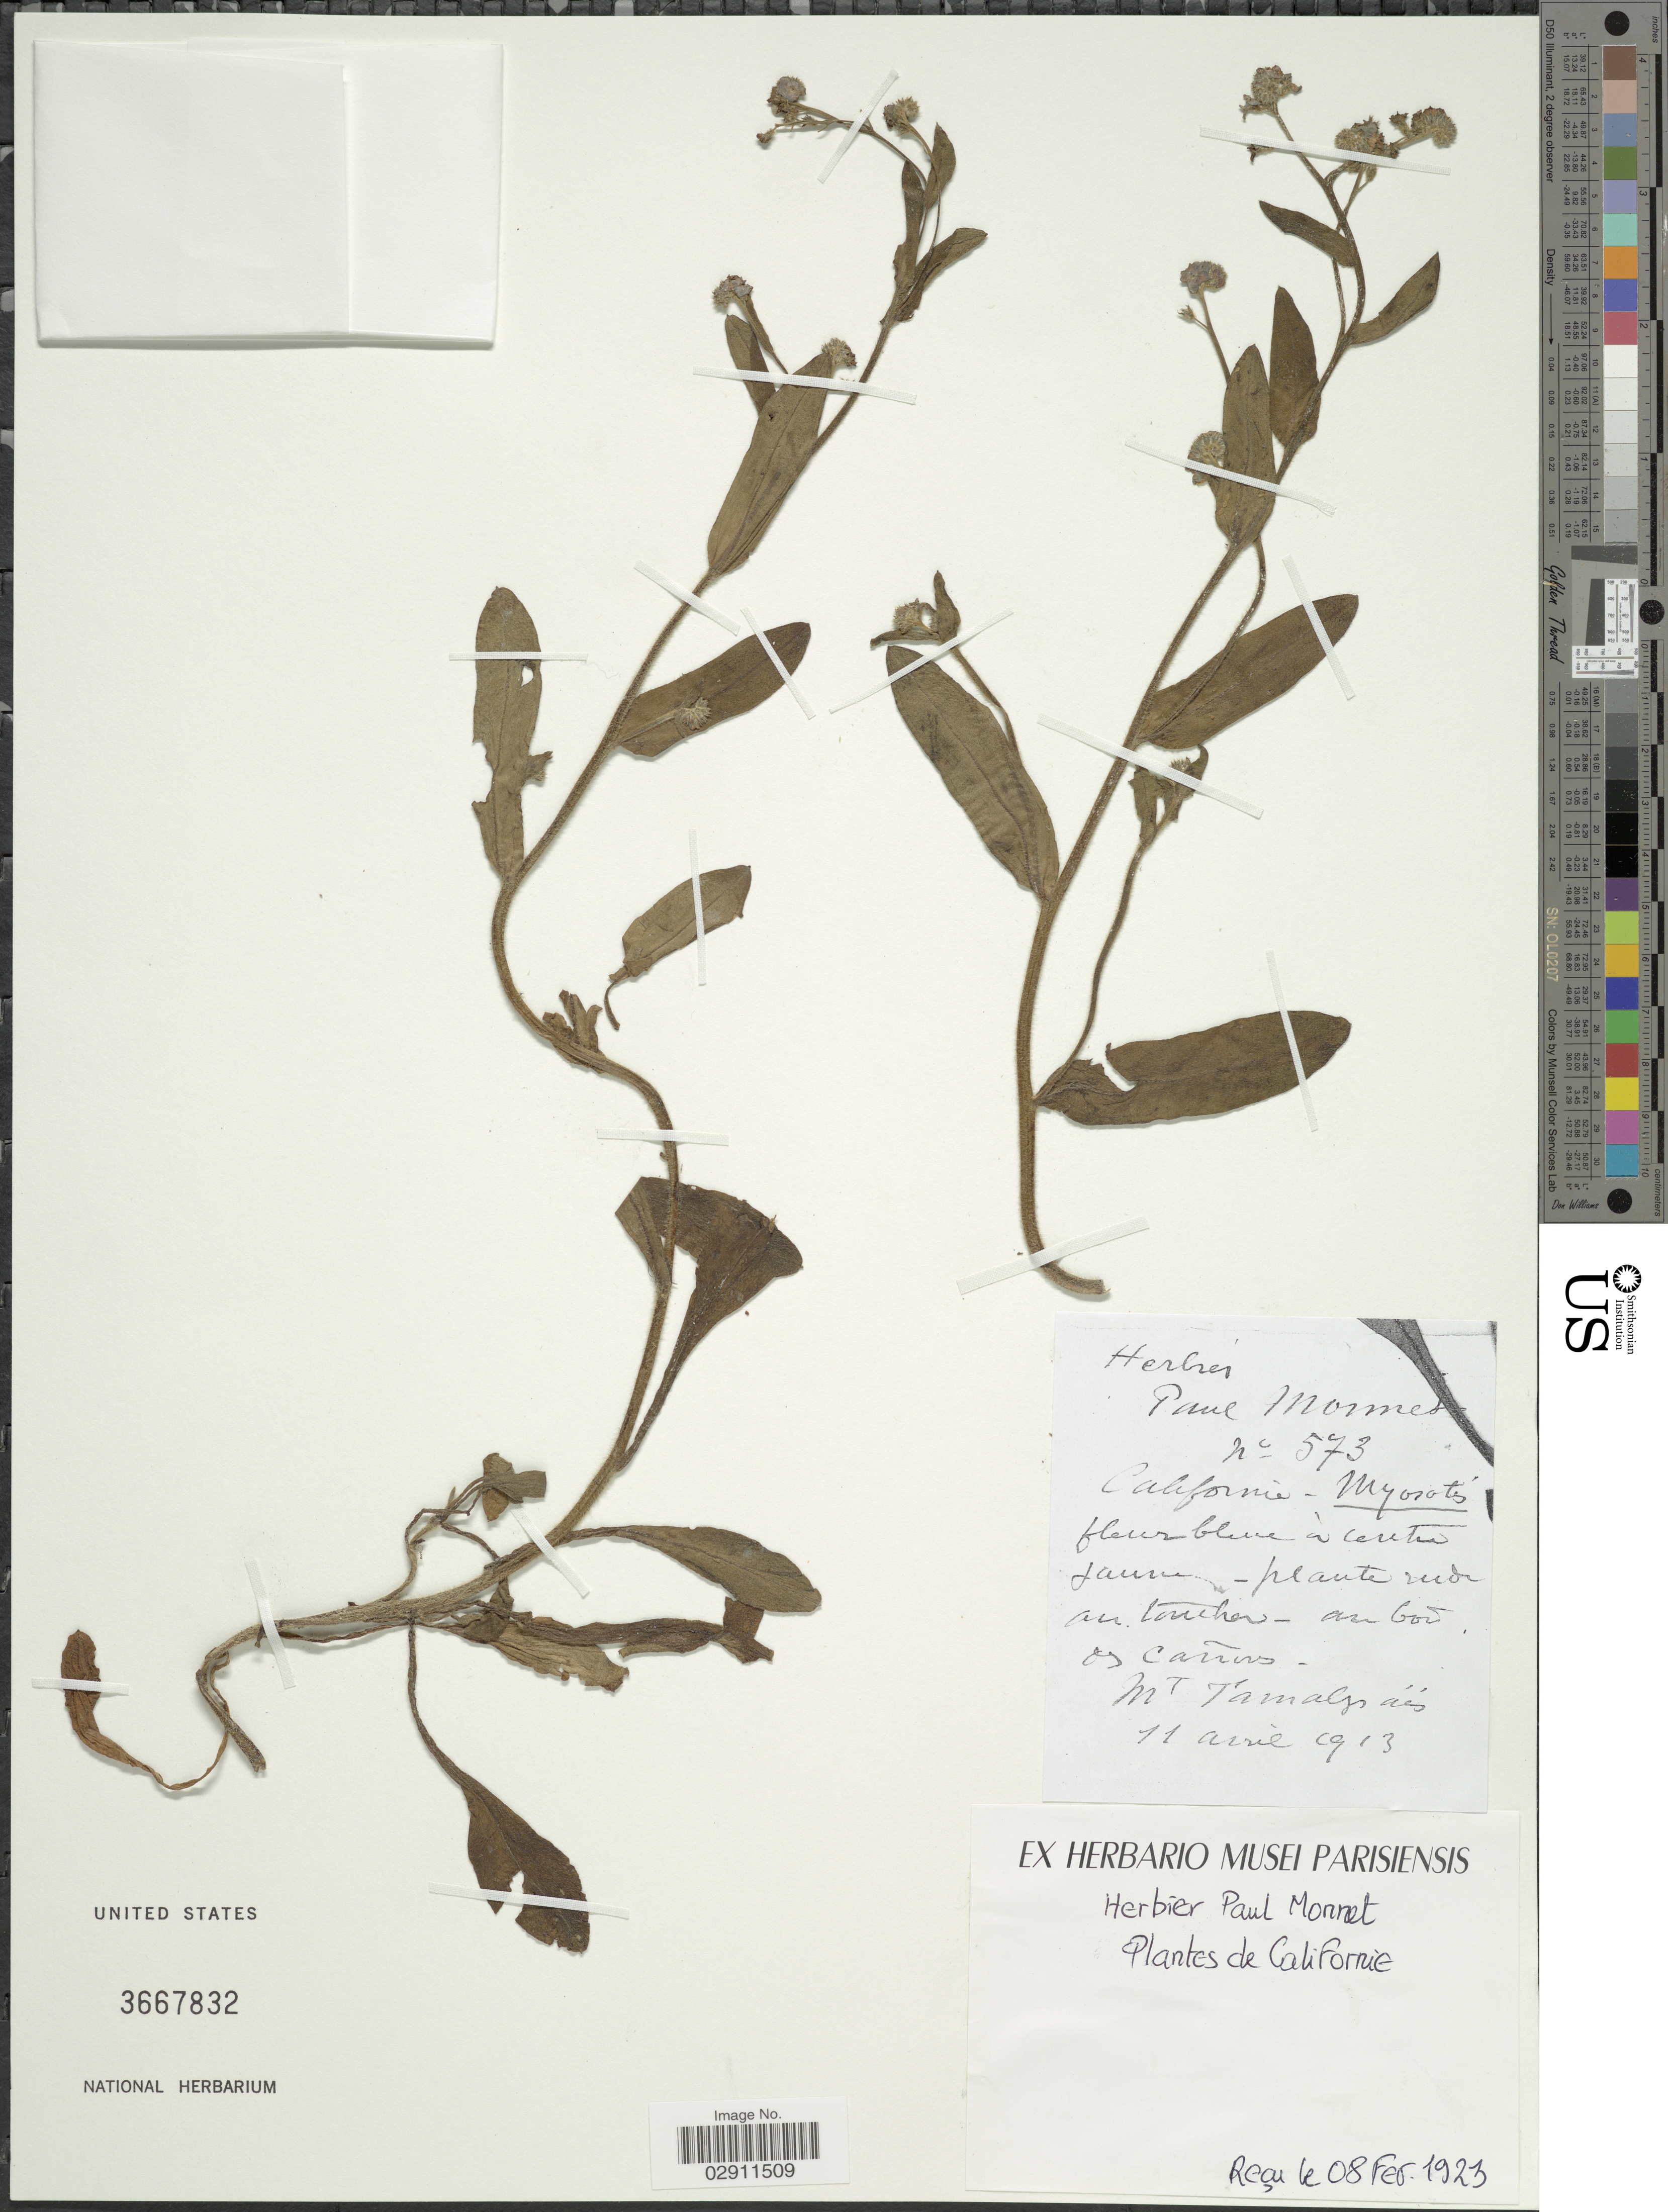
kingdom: Plantae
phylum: Tracheophyta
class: Magnoliopsida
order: Boraginales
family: Boraginaceae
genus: Myosotis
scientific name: Myosotis latifolia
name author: Poir.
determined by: Goldman, Doug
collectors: ex herb. P. Monnet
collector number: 573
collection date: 1913-04-11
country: United States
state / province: California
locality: Mt. Tamalpais.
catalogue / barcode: US 3667832